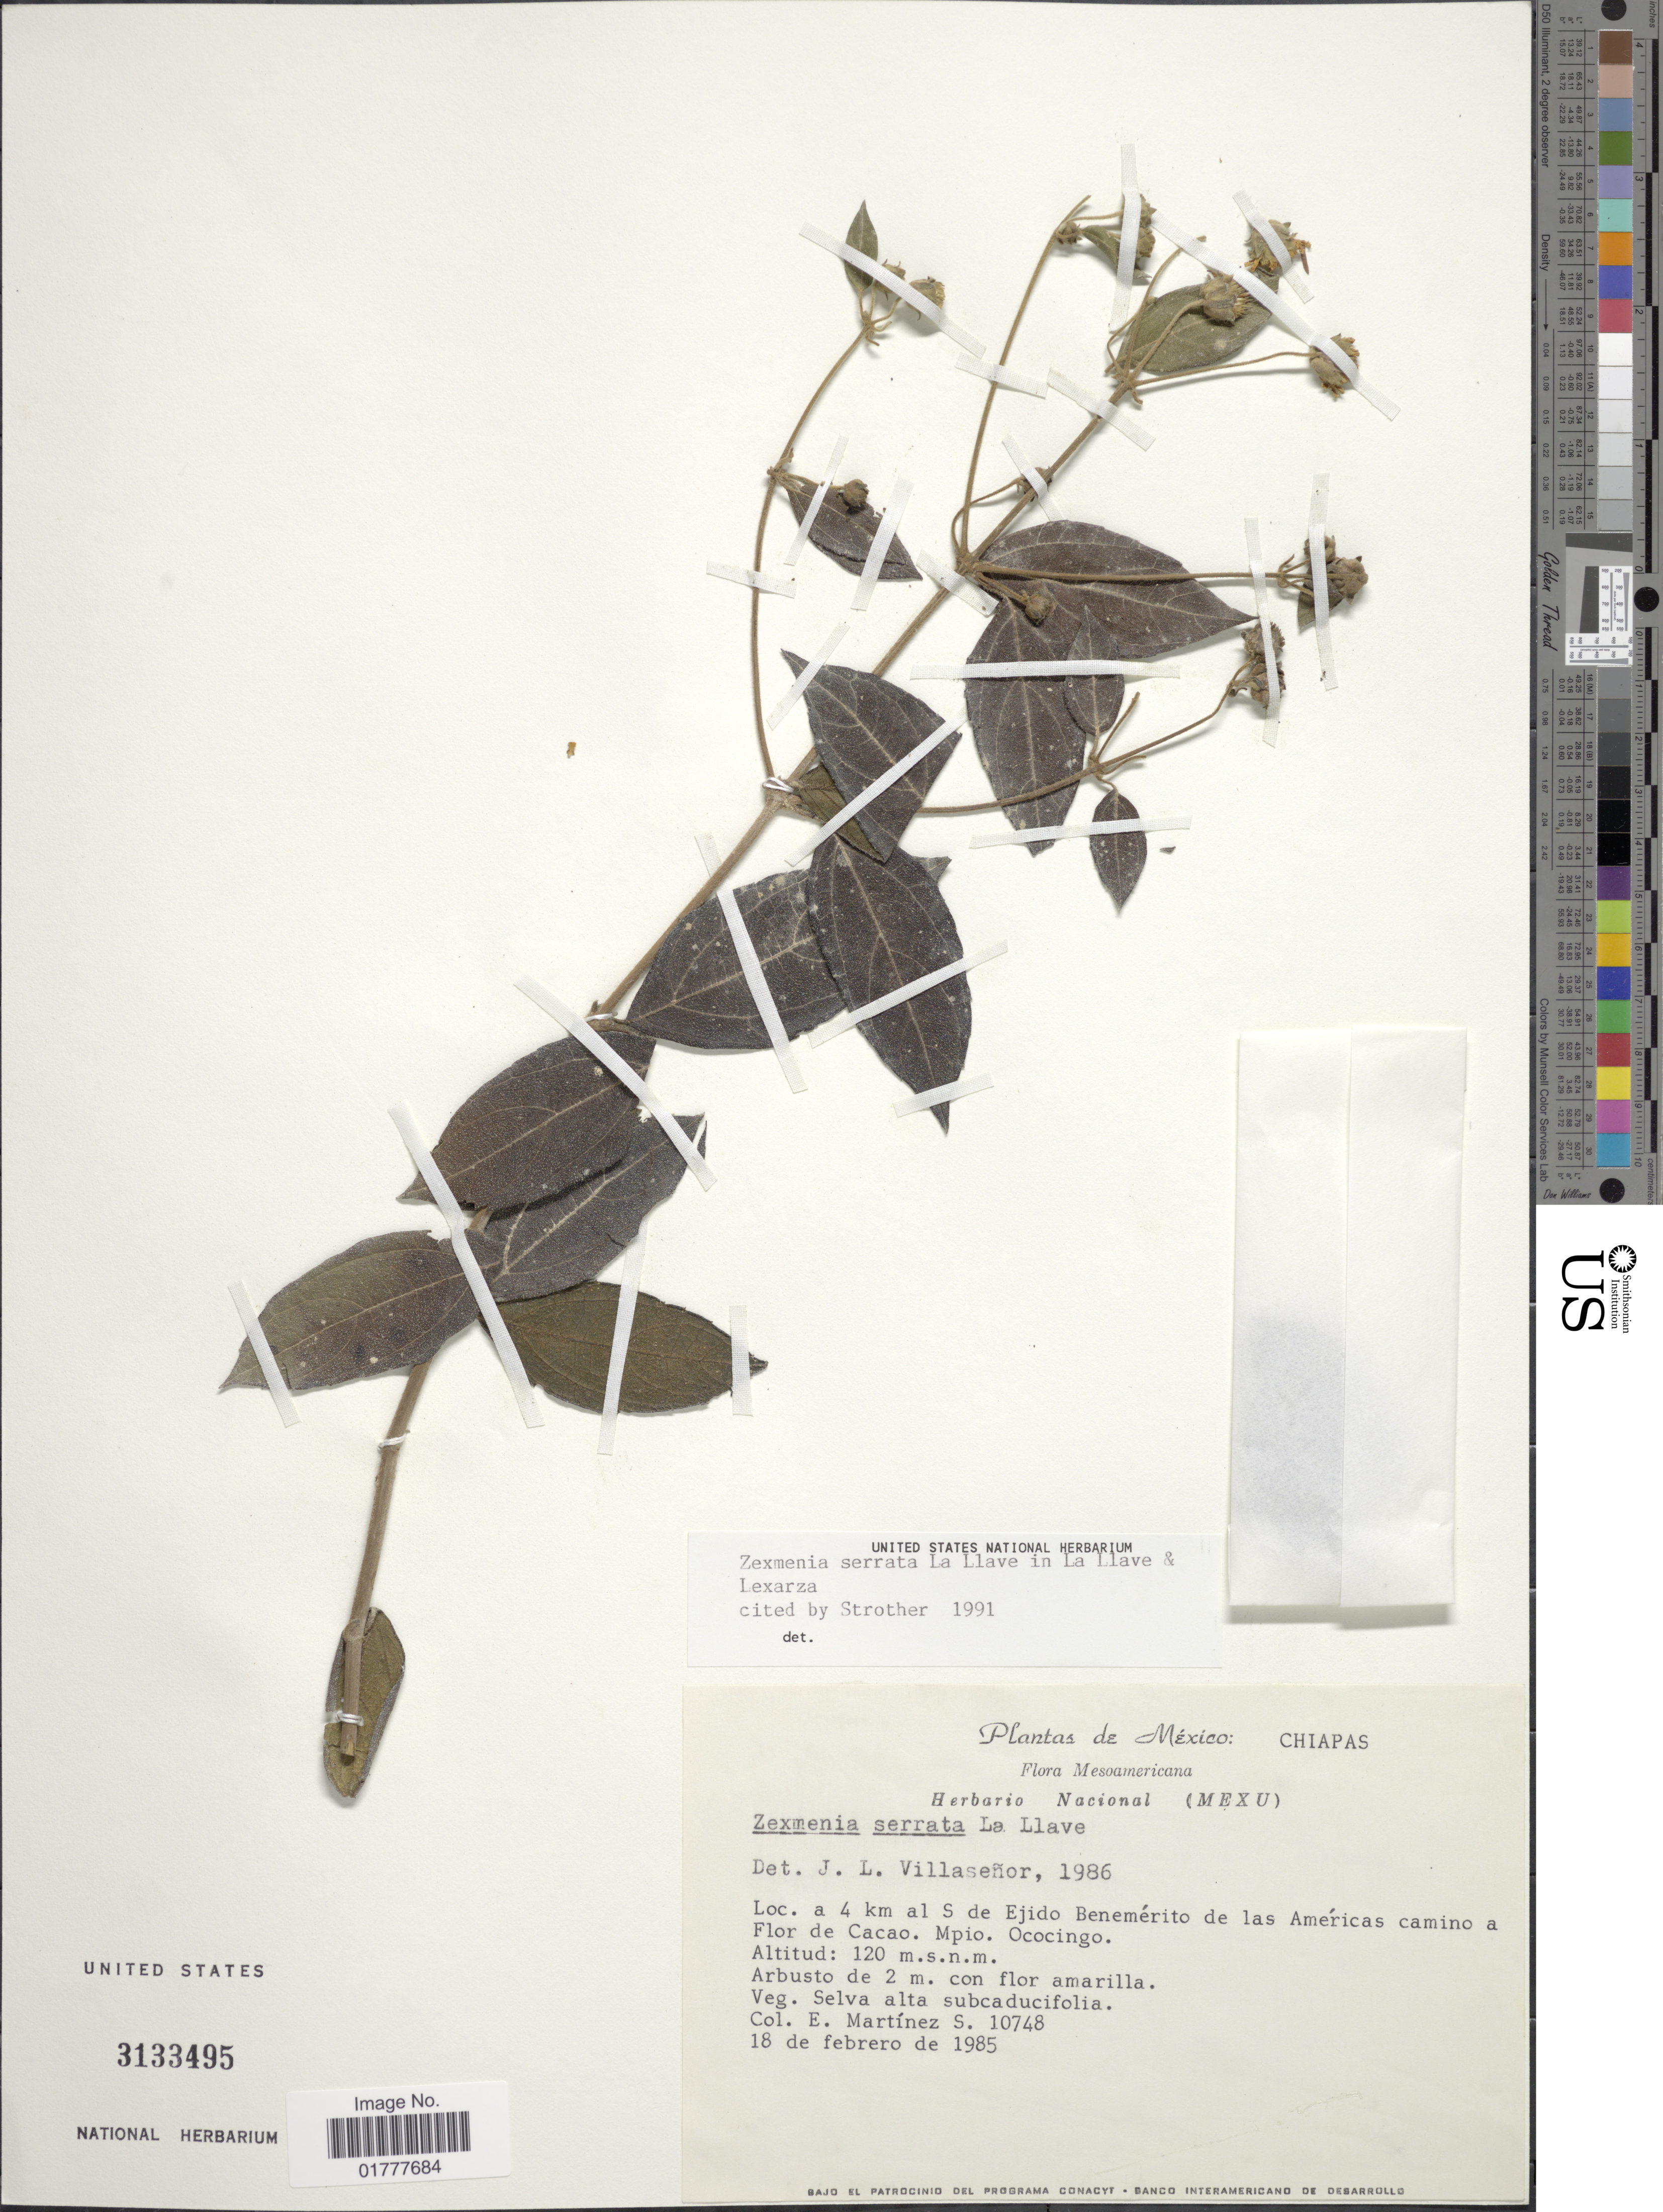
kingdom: Plantae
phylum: Tracheophyta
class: Magnoliopsida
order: Asterales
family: Asteraceae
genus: Zexmenia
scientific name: Zexmenia serrata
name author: La Llave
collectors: E. M. Martínez S.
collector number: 10748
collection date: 1985-02-18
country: Mexico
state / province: Chiapas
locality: Mexico: Chiapas. a 4 km al S de Ejido Benemerito de las Americas camino a Flor de Cacao. Mpio Ococingo.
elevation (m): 120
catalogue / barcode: US 3133495